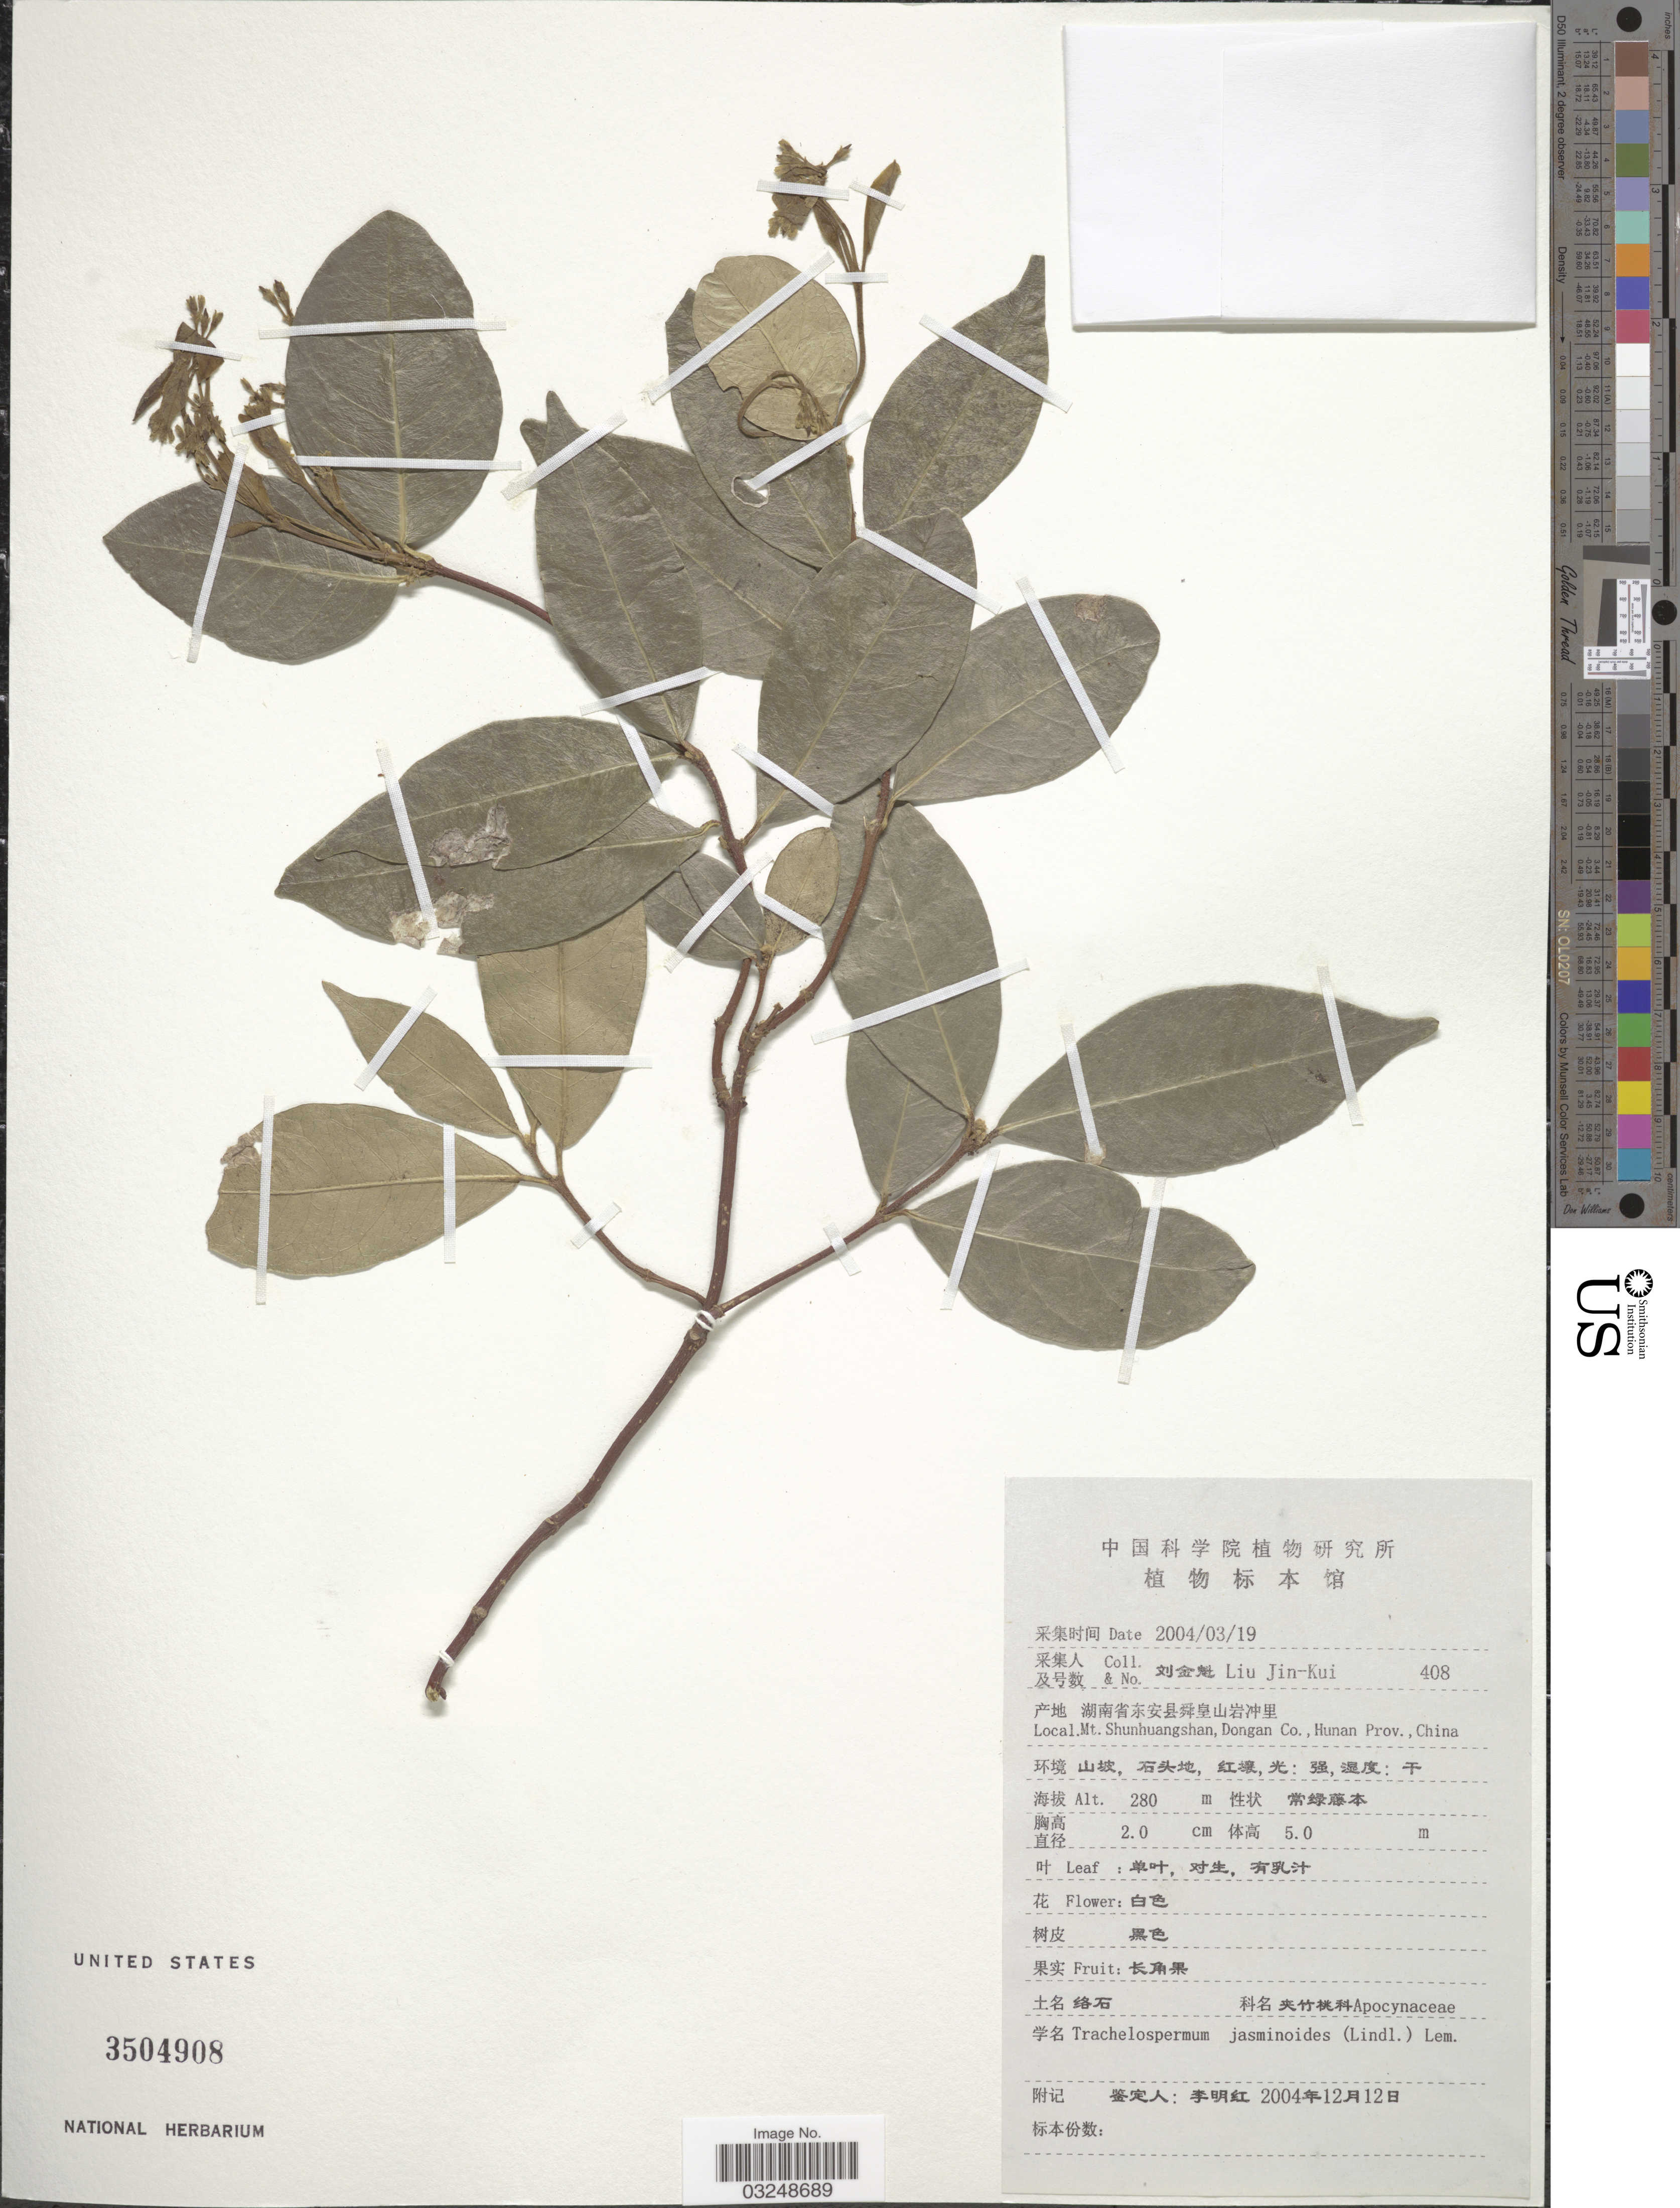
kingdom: Plantae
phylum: Tracheophyta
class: Magnoliopsida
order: Gentianales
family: Apocynaceae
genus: Trachelospermum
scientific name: Trachelospermum jasminoides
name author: (Lindl.) Lem.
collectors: Liu Jin-Kui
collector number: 408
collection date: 2004-03-19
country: China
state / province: Hubei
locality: Mt. Shunhuangshan, Dongan Co., Hunan Prov.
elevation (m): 280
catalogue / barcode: US 3504908